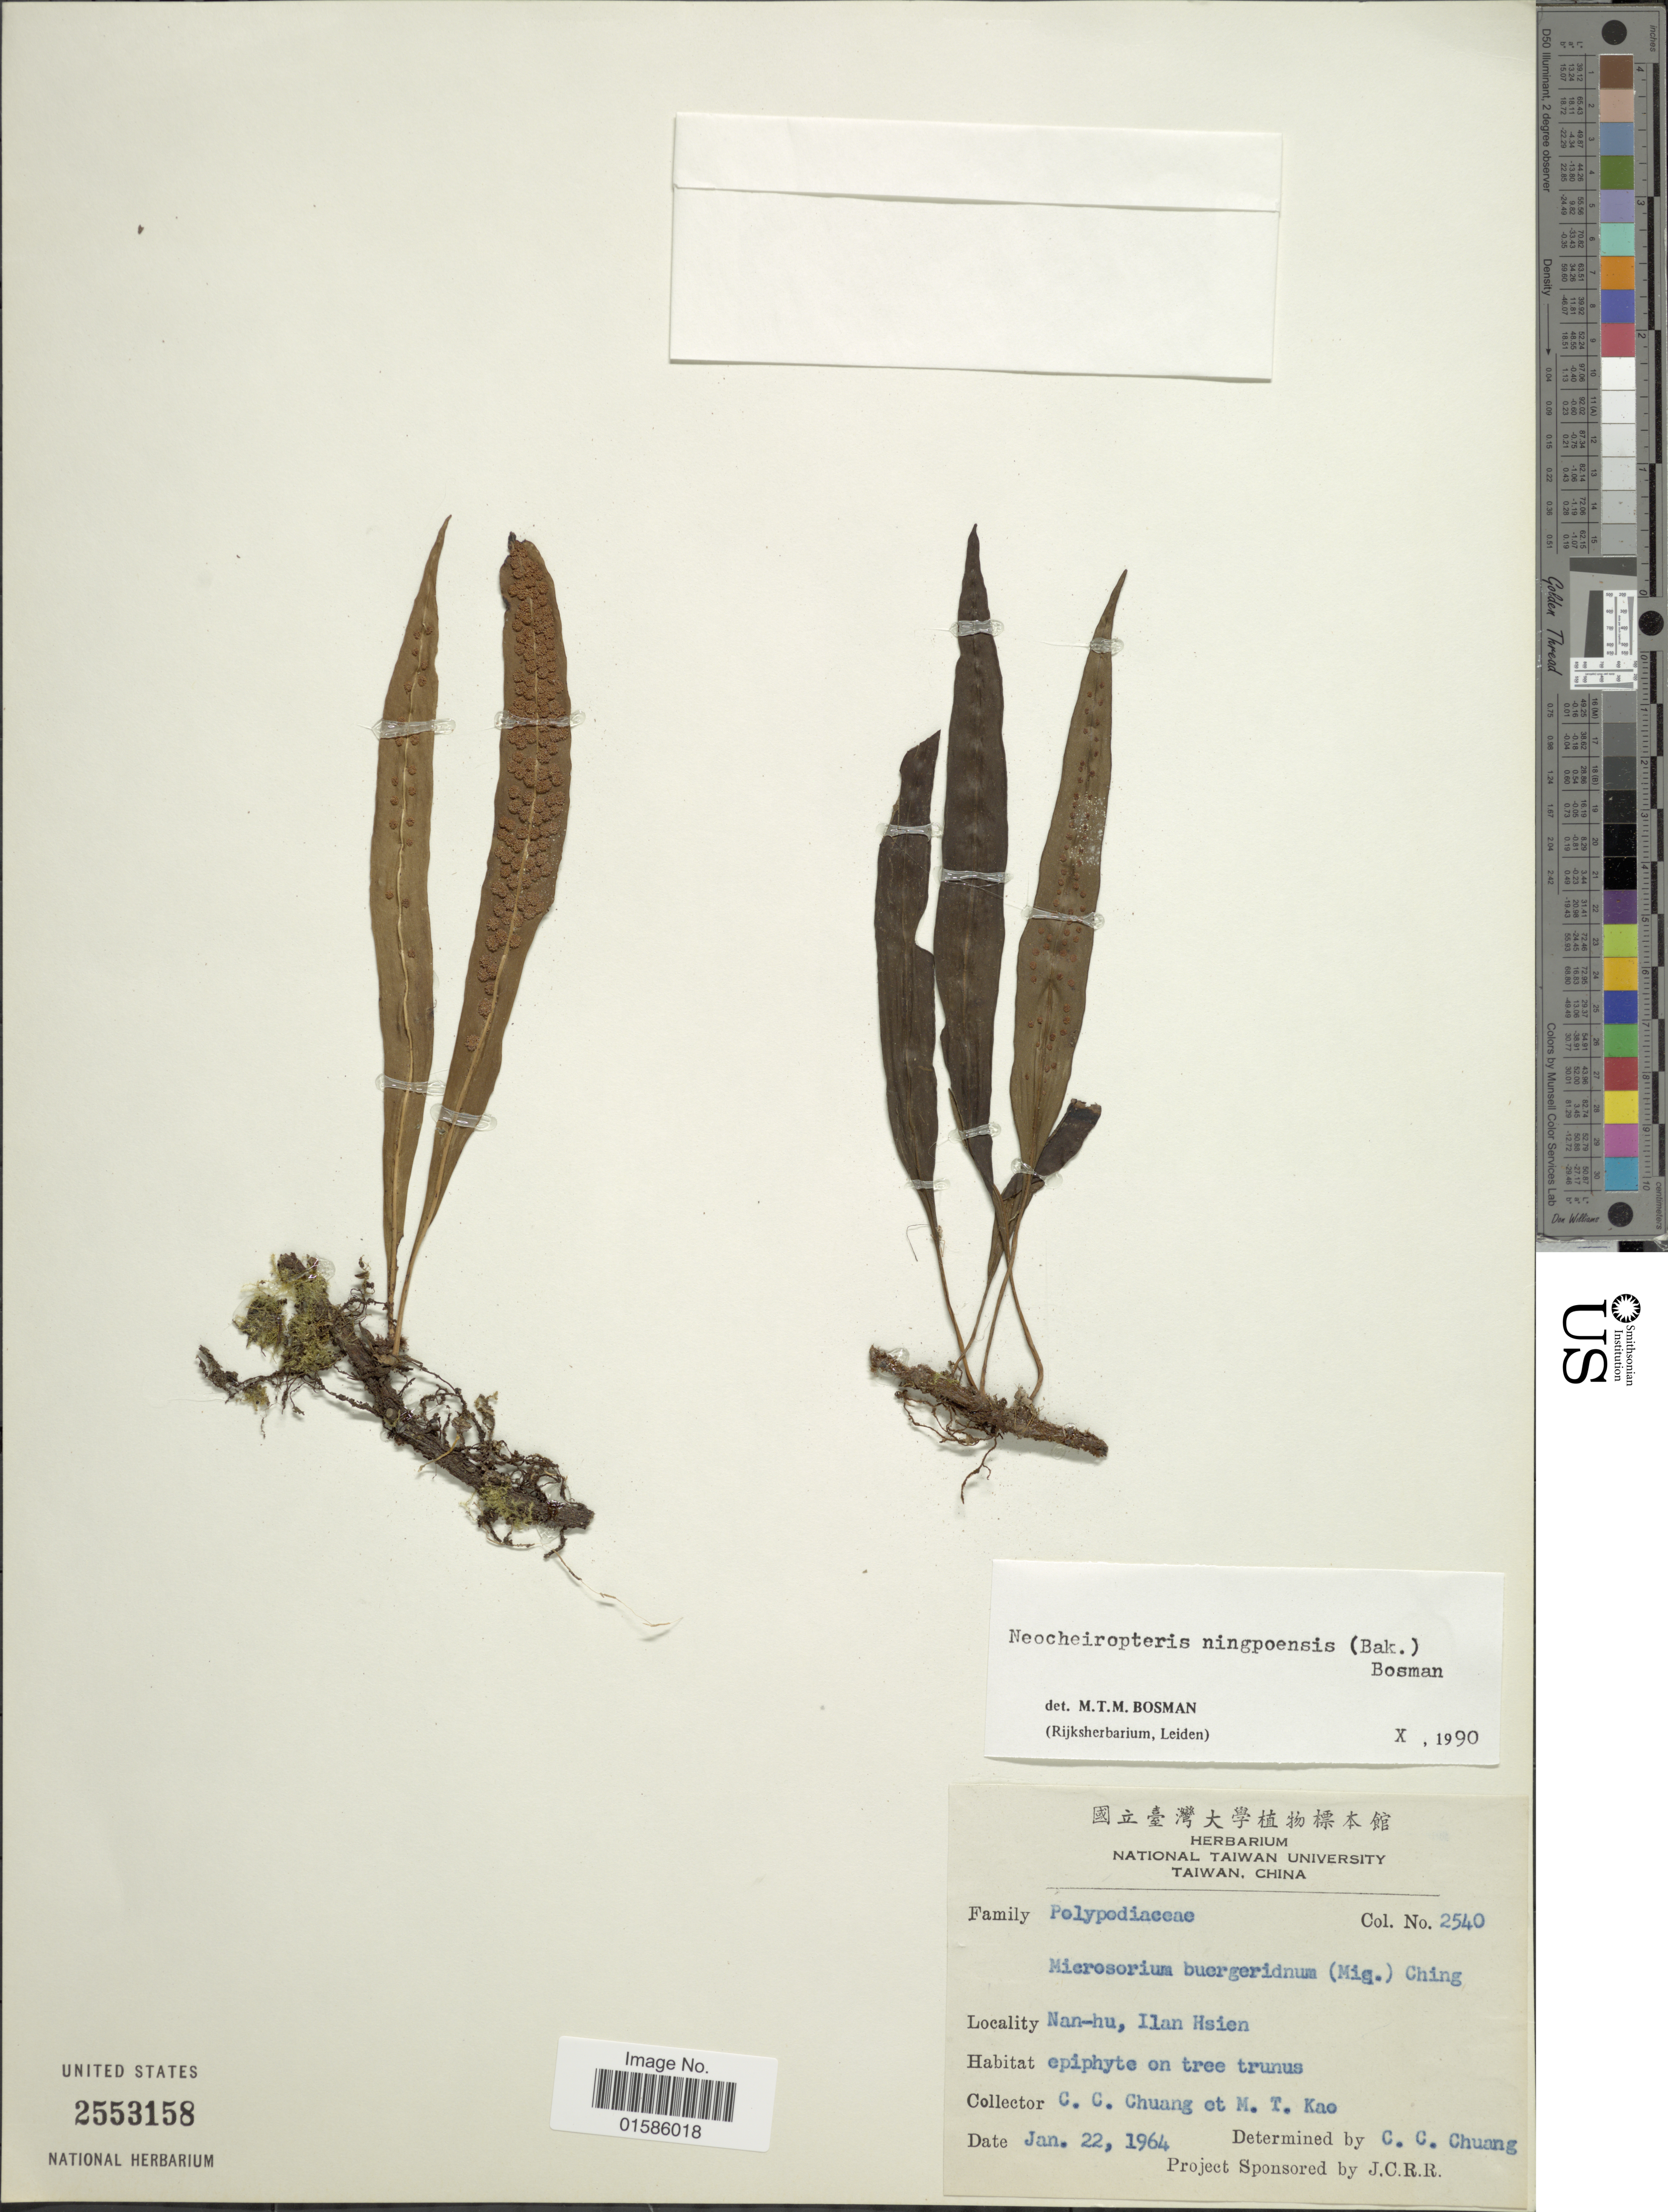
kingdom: Plantae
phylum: Tracheophyta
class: Polypodiopsida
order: Polypodiales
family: Polypodiaceae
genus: Microsorum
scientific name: Microsorum ningpoensis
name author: (Baker)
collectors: C. C. Chuang & M. T. Kao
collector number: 2540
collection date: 1964-01-22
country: Taiwan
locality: Nan-hu, Ilan Hsien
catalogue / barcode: US 2553158